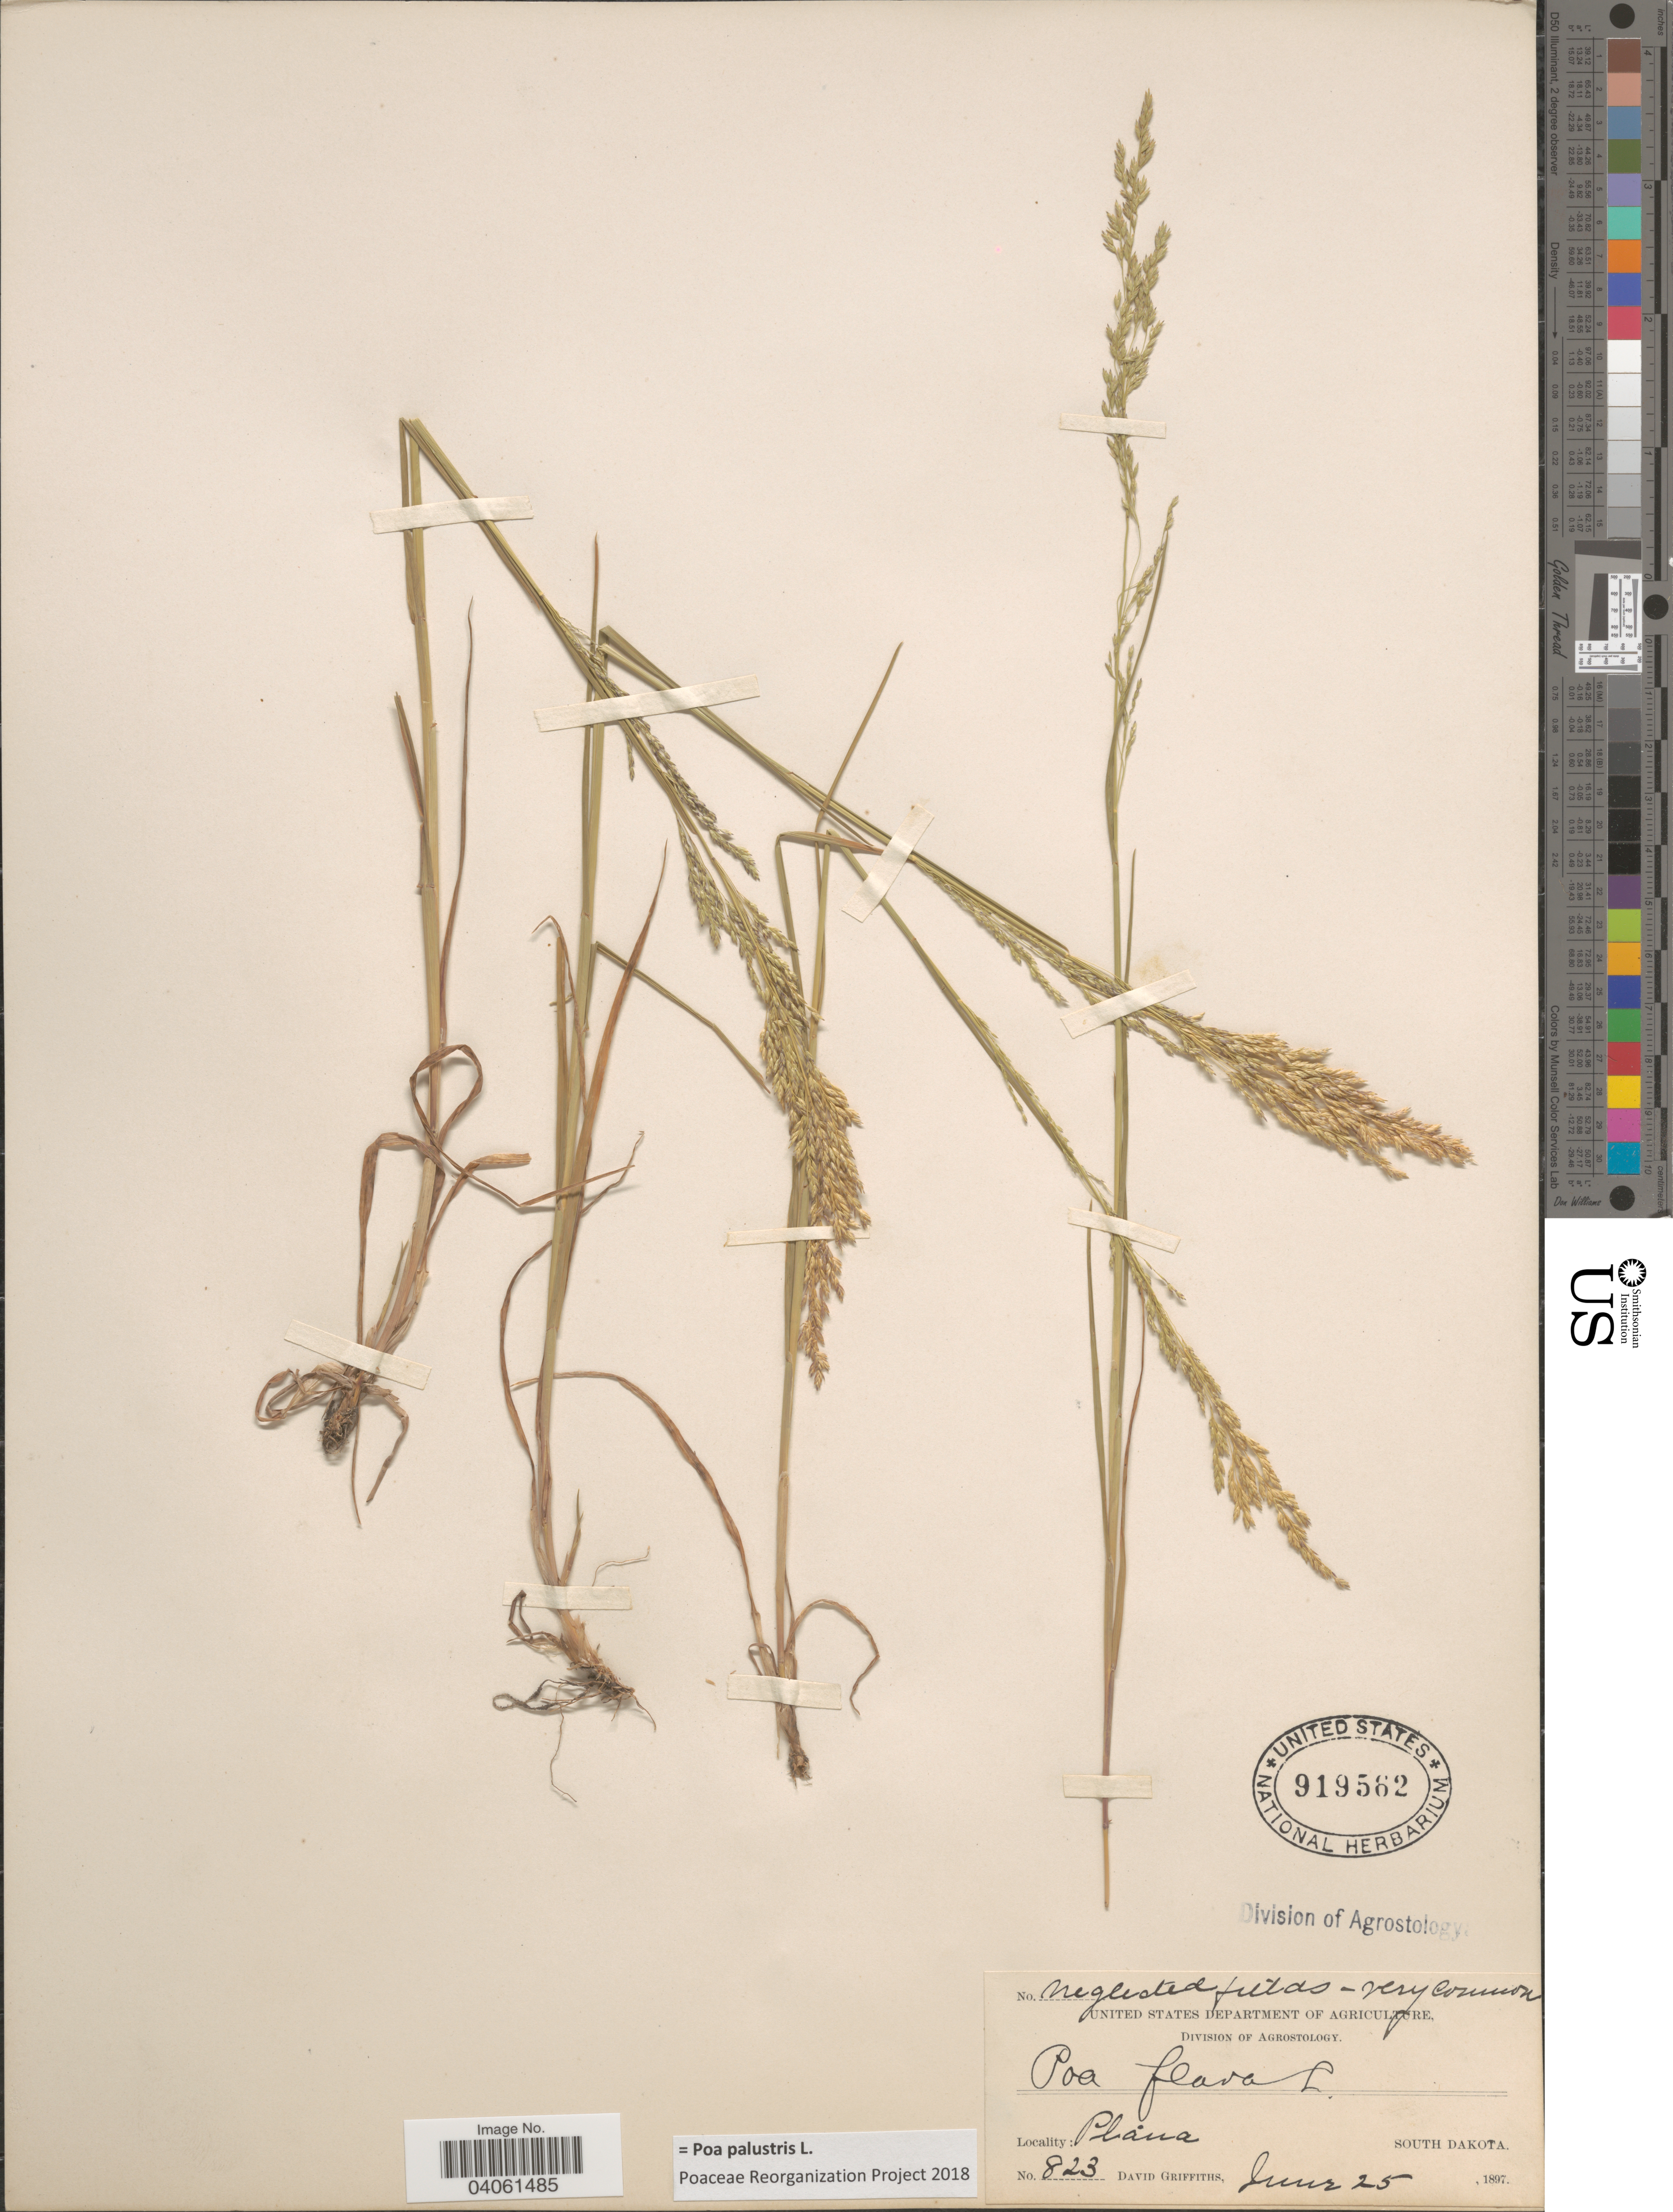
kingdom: Plantae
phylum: Tracheophyta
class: Liliopsida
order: Poales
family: Poaceae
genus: Poa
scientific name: Poa palustris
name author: L.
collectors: D. Griffiths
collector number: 823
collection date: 1897-06-25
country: United States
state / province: South Dakota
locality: Plana.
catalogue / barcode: US 919562